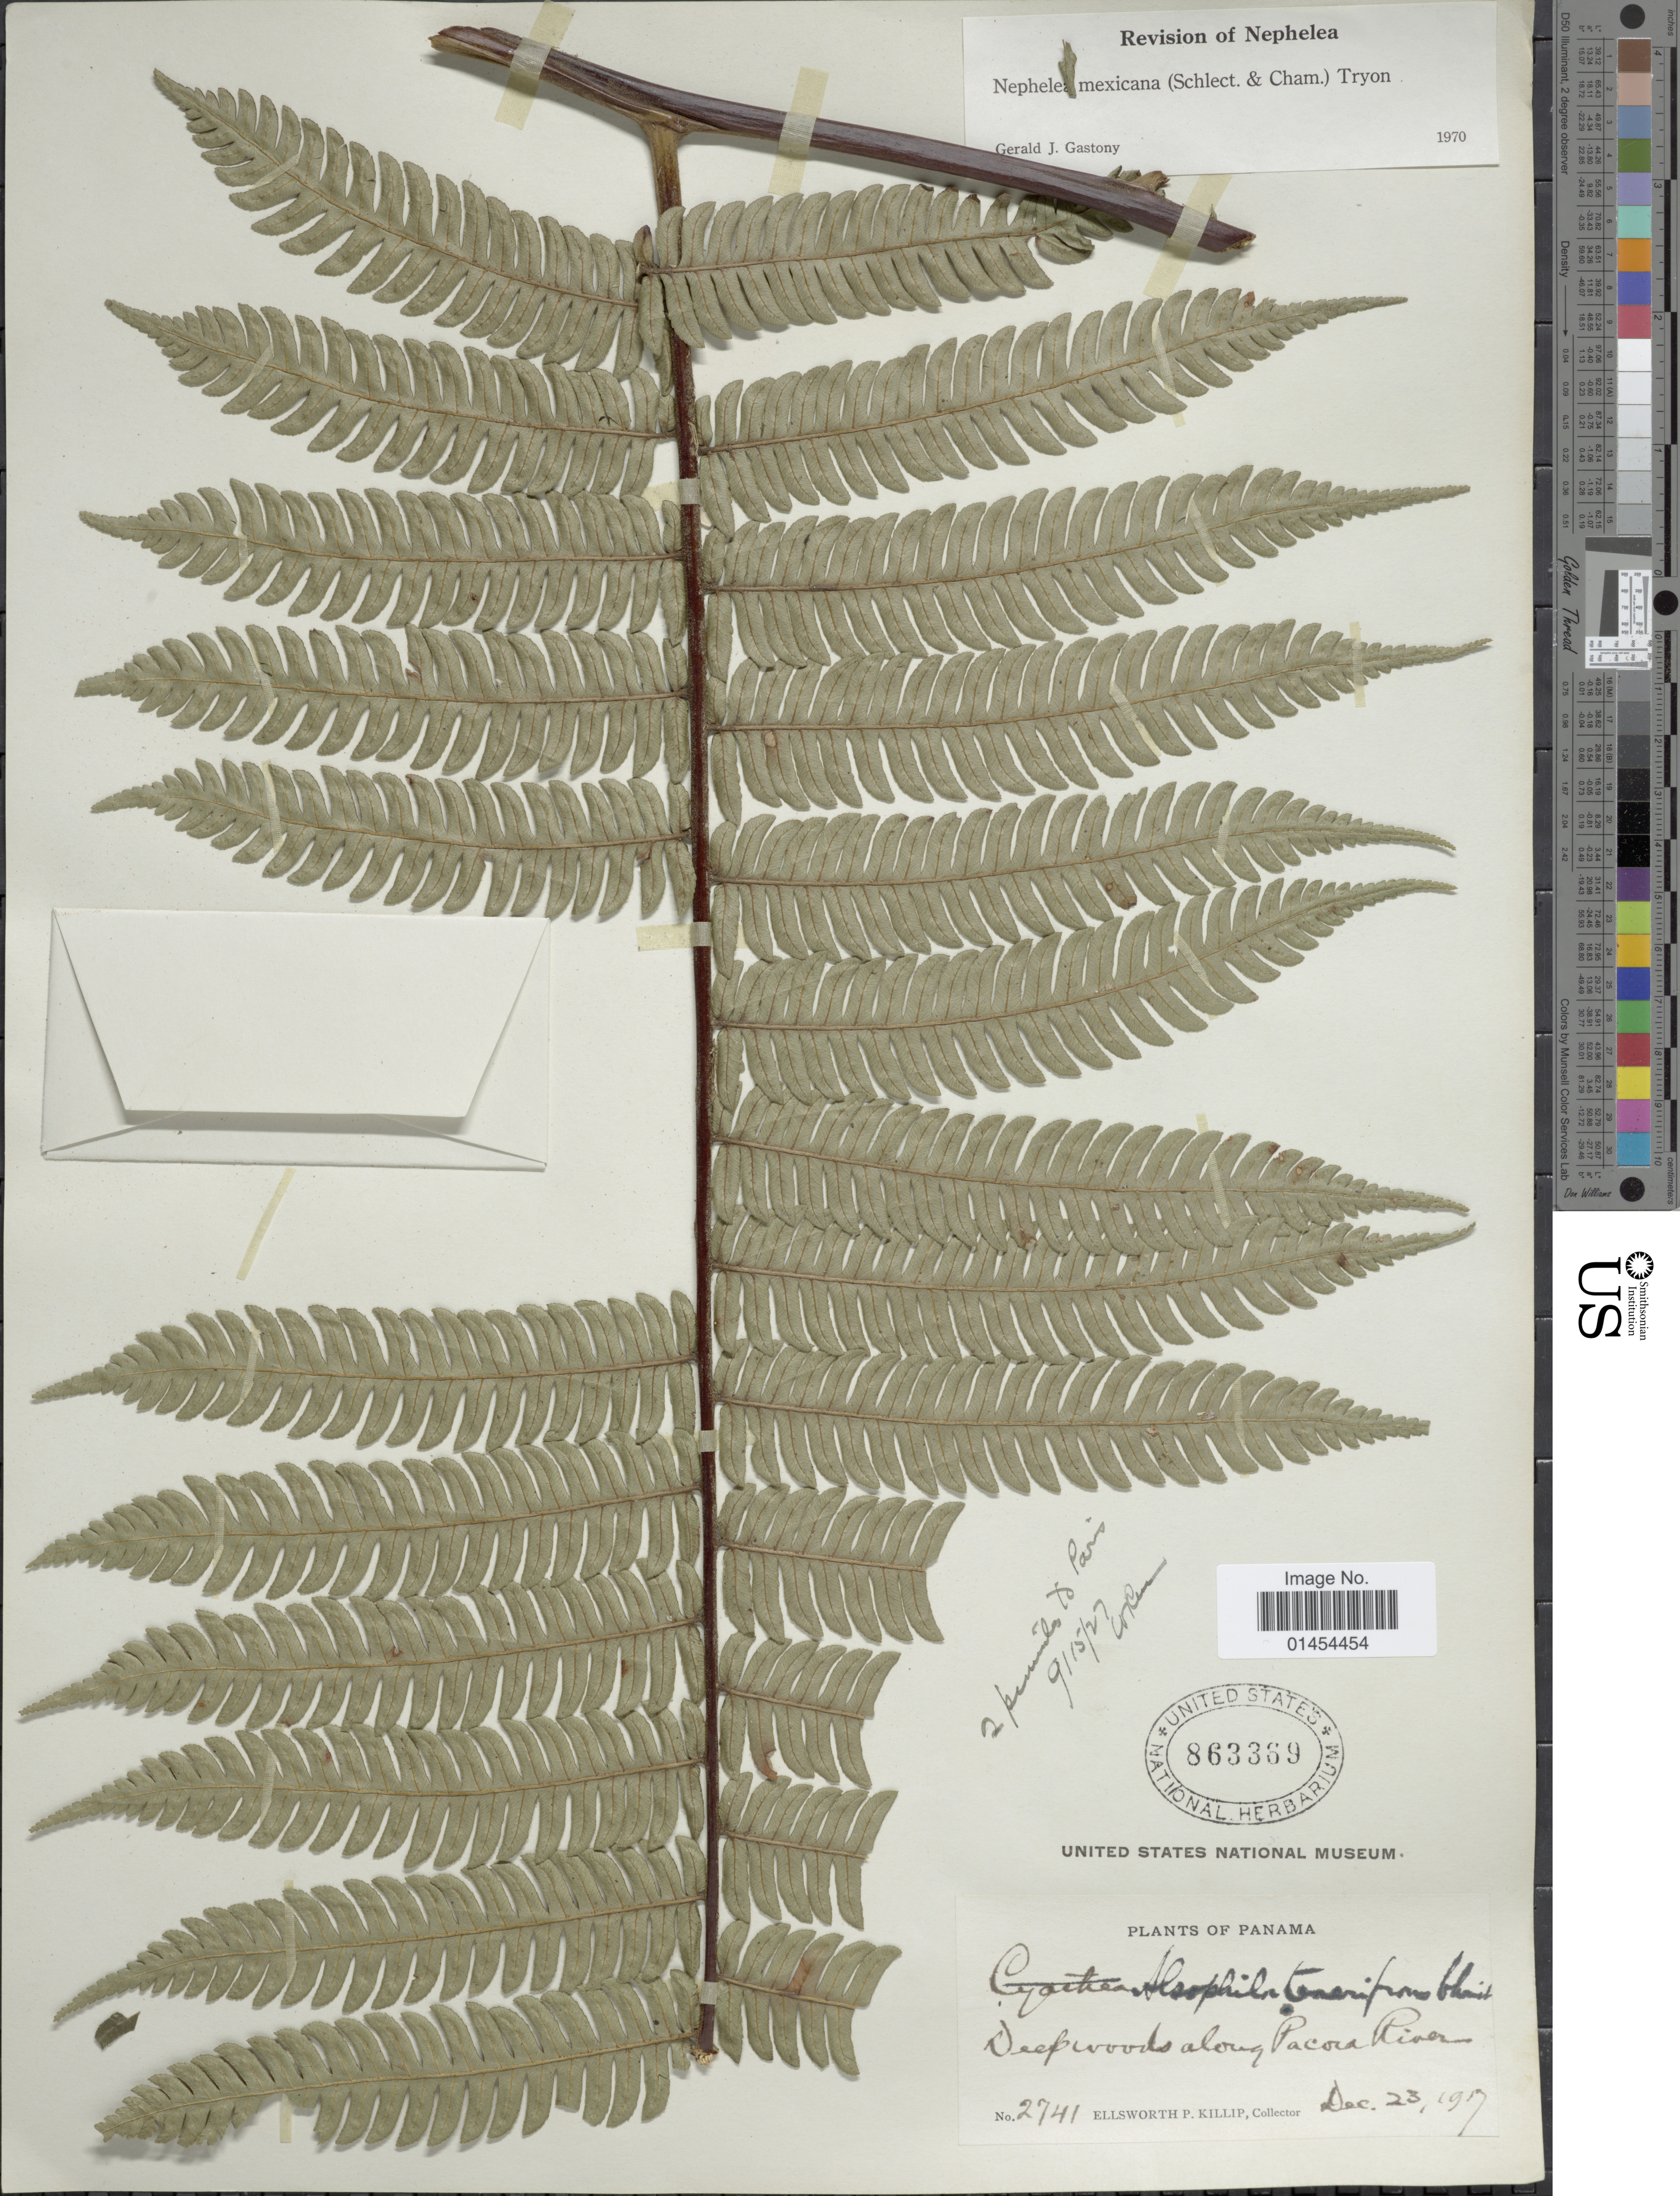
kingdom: Plantae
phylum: Tracheophyta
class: Polypodiopsida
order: Cyatheales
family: Cyatheaceae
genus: Alsophila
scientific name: Alsophila firma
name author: (Baker) D.S. Conant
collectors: E. P. Killip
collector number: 2741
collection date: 1917-12-23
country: Panama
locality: Deep woods along Pacora River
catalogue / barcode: US 863369